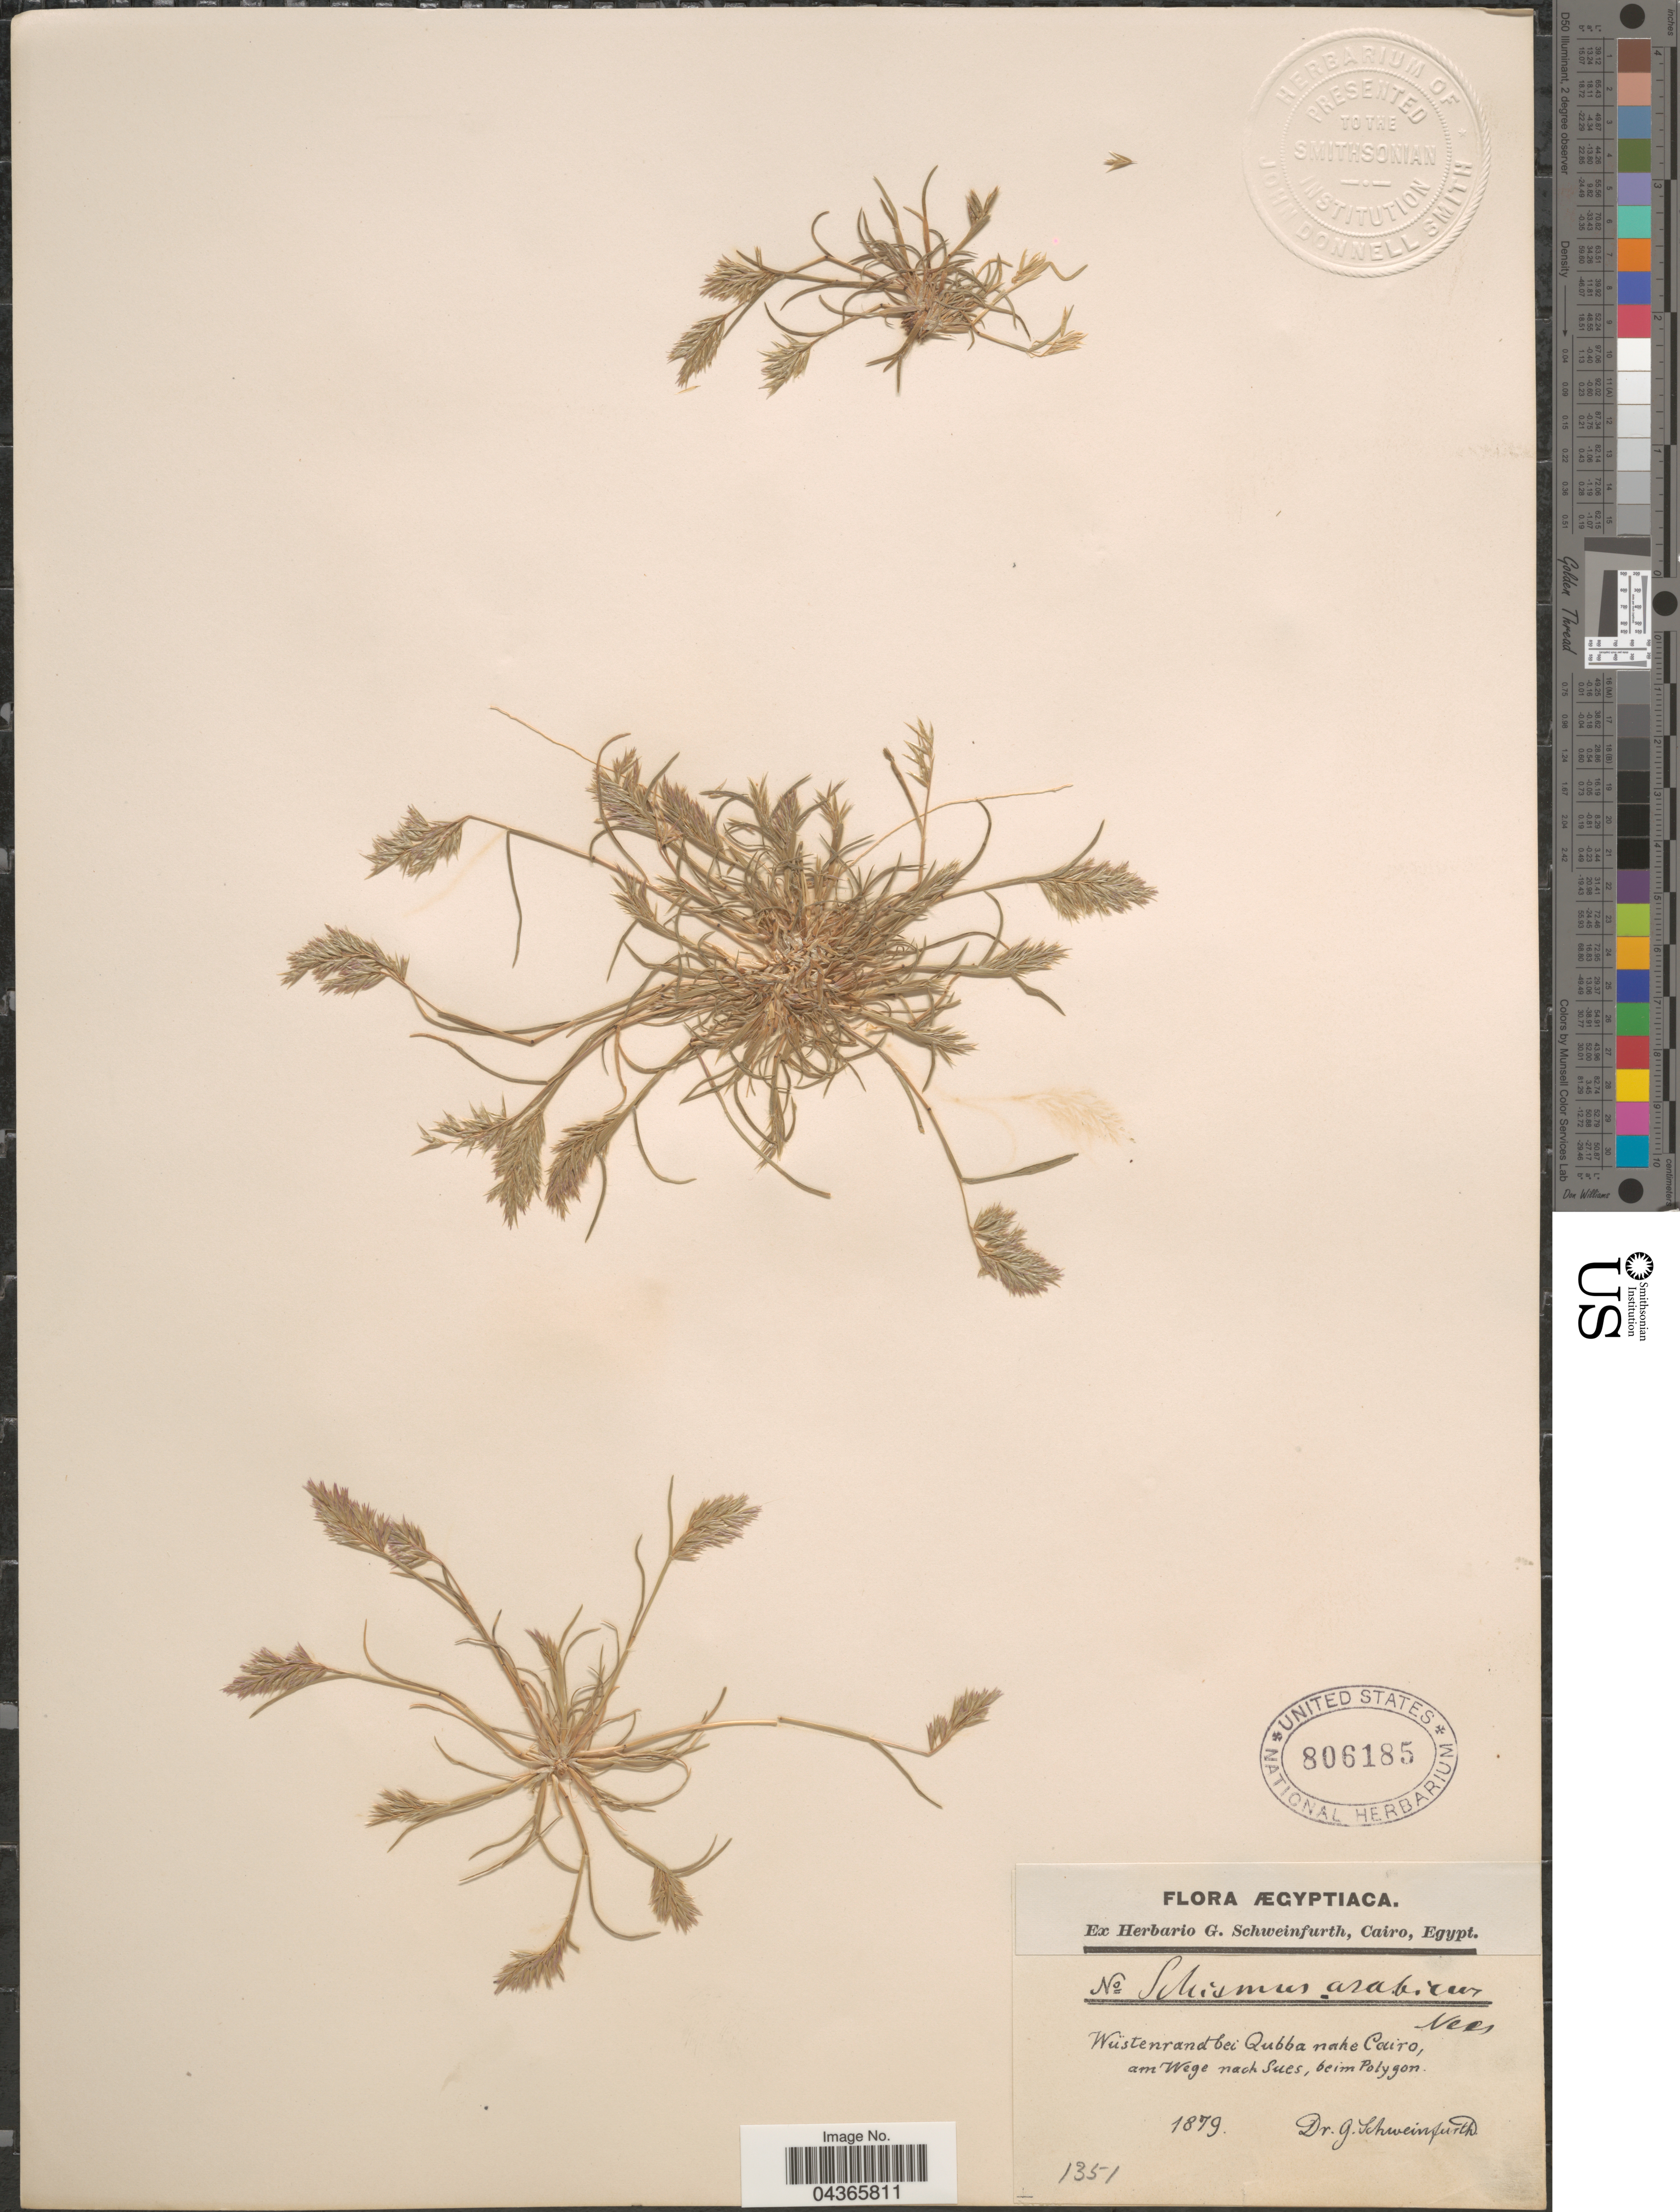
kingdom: Plantae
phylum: Tracheophyta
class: Liliopsida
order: Poales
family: Poaceae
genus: Schismus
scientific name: Schismus barbatus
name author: (L.) Thell.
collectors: G. A. Schweinfurth (herbarium)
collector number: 1351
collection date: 1879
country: Egypt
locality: Ægyptiaca. Wüstenrand bei Qubba nahe Cairo, am Wege nach Sues, beim Polygon.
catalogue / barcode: US 806185